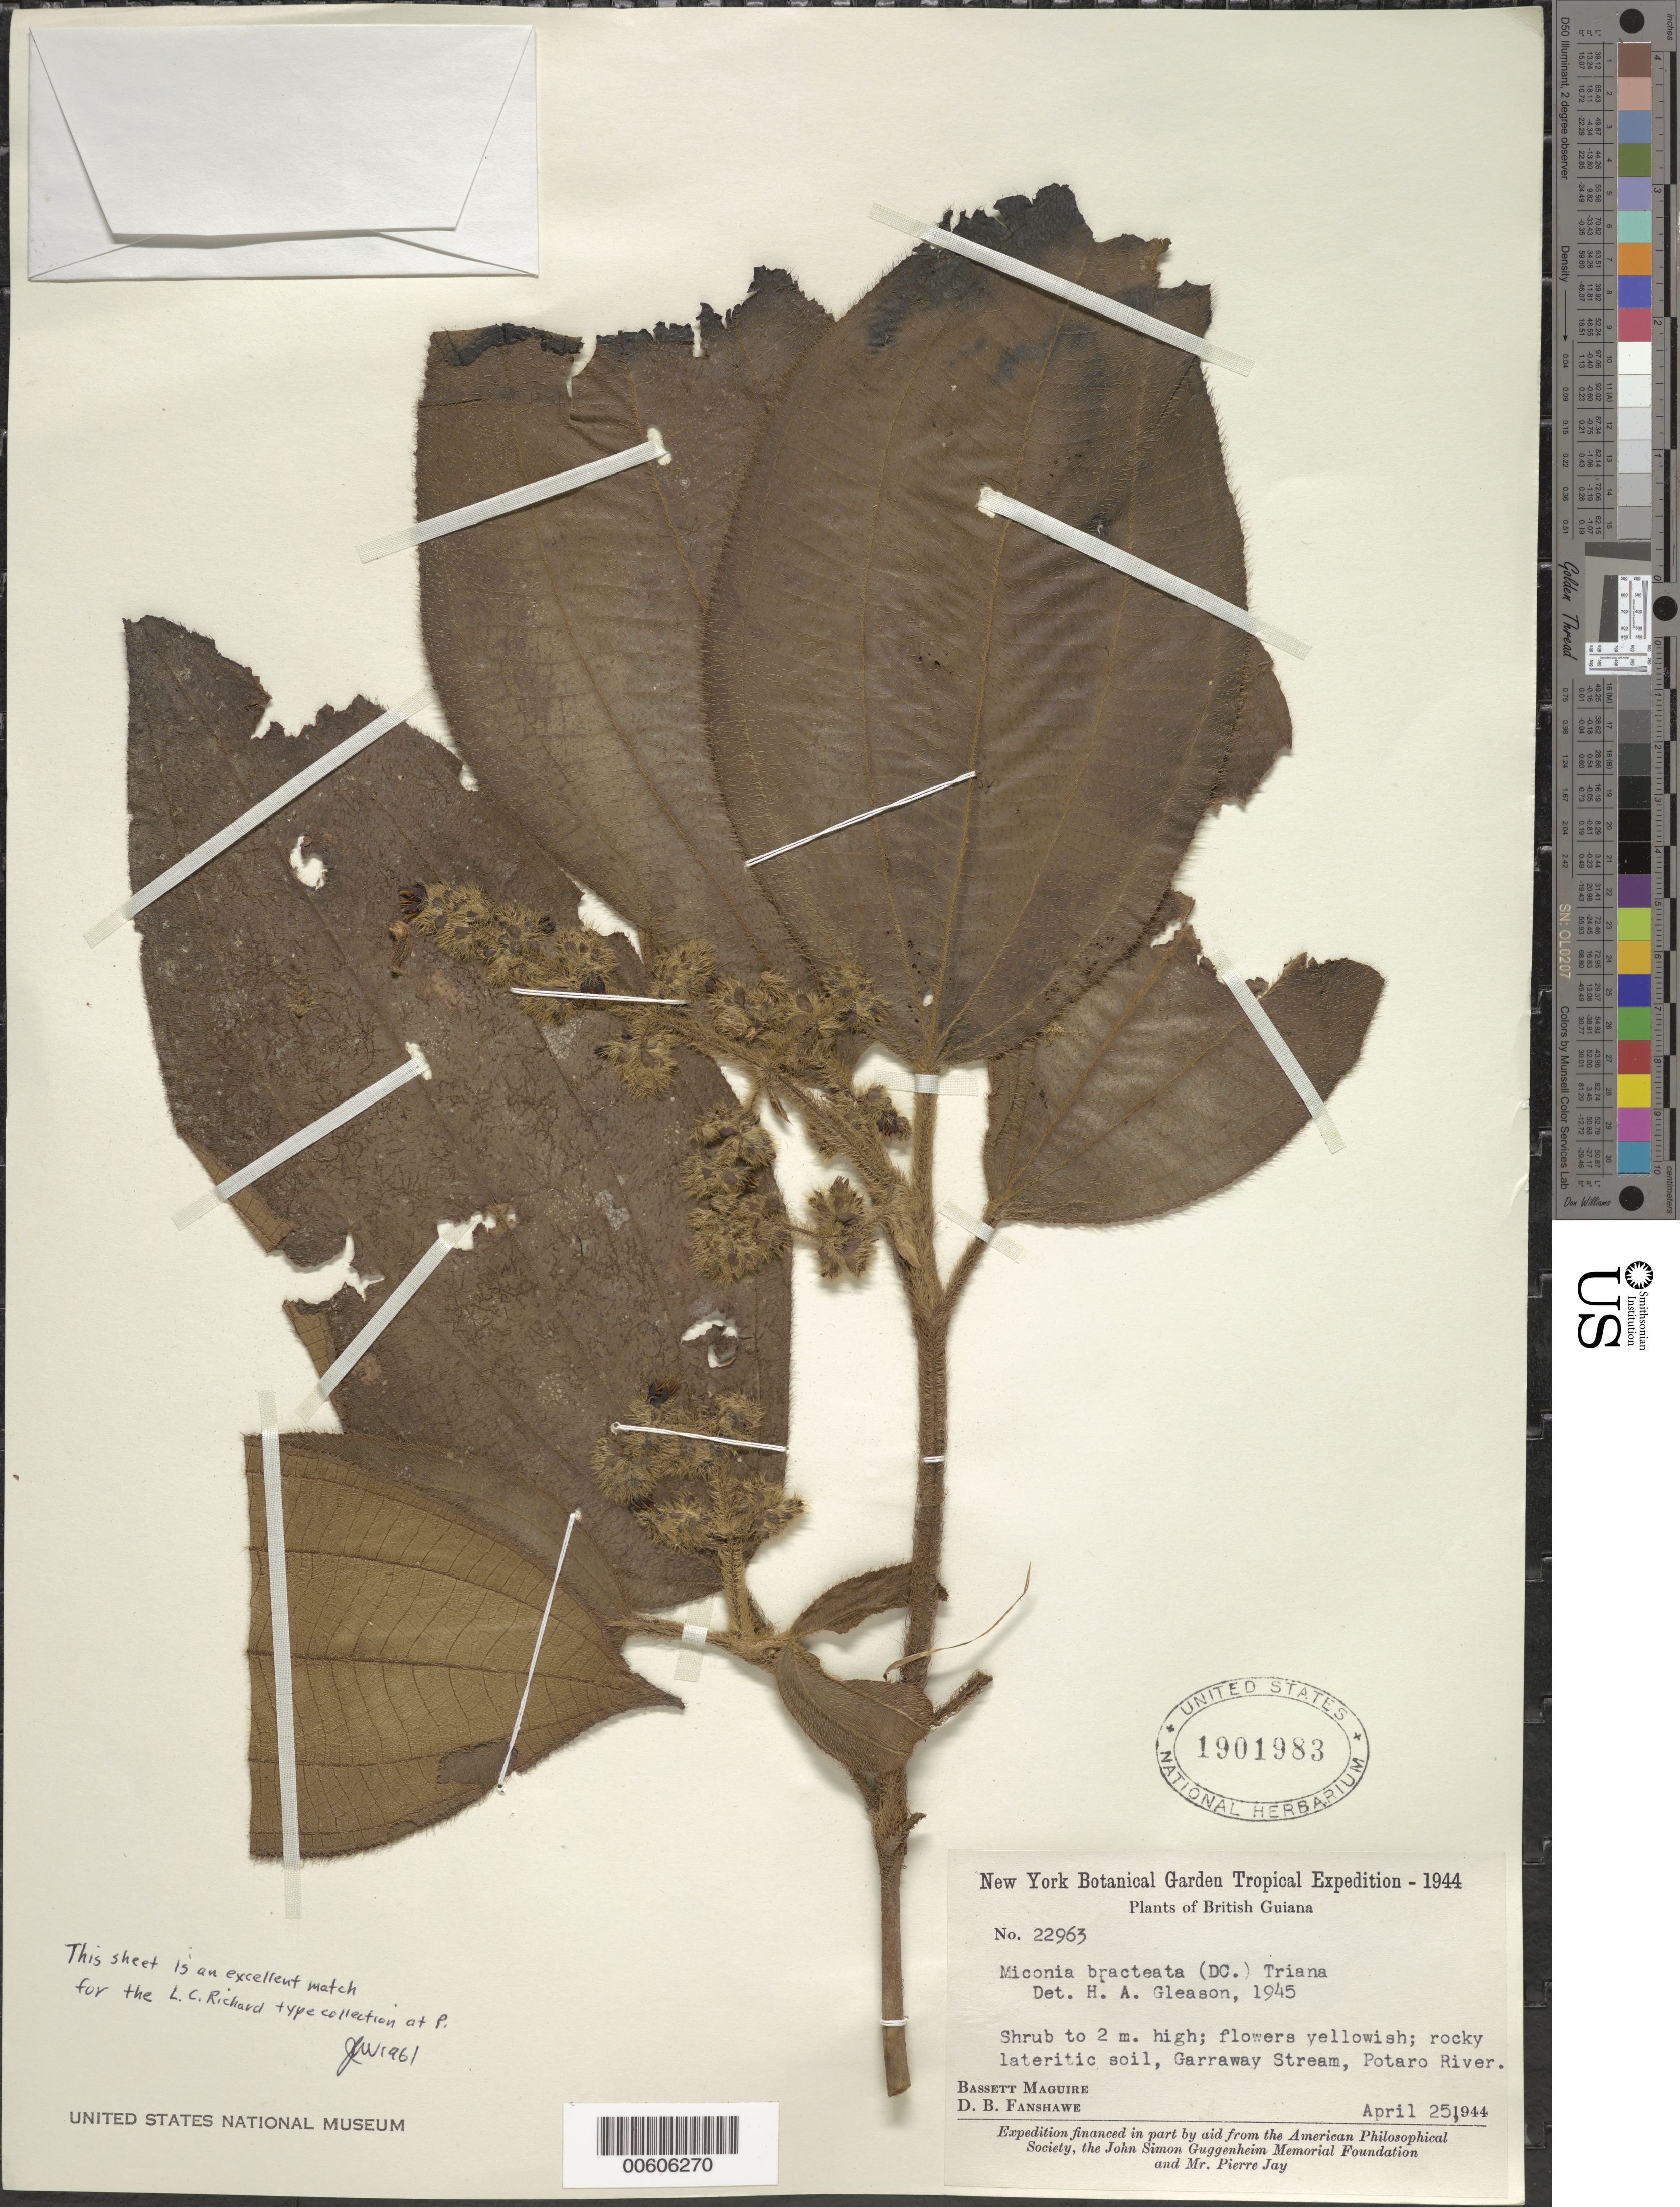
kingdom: Plantae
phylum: Tracheophyta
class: Magnoliopsida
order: Myrtales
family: Melastomataceae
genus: Miconia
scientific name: Miconia bracteata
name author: (DC.) Triana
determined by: Wurdack, John J., (US), US (UNITED STATES)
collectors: B. Maguire & D. B. Fanshawe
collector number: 22963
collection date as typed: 25-Apr-44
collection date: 1944-04-25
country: Guyana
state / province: Potaro-Siparuni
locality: Garraway Stream, Potaro River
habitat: Rocky lateritic soil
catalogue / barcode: US 1901983